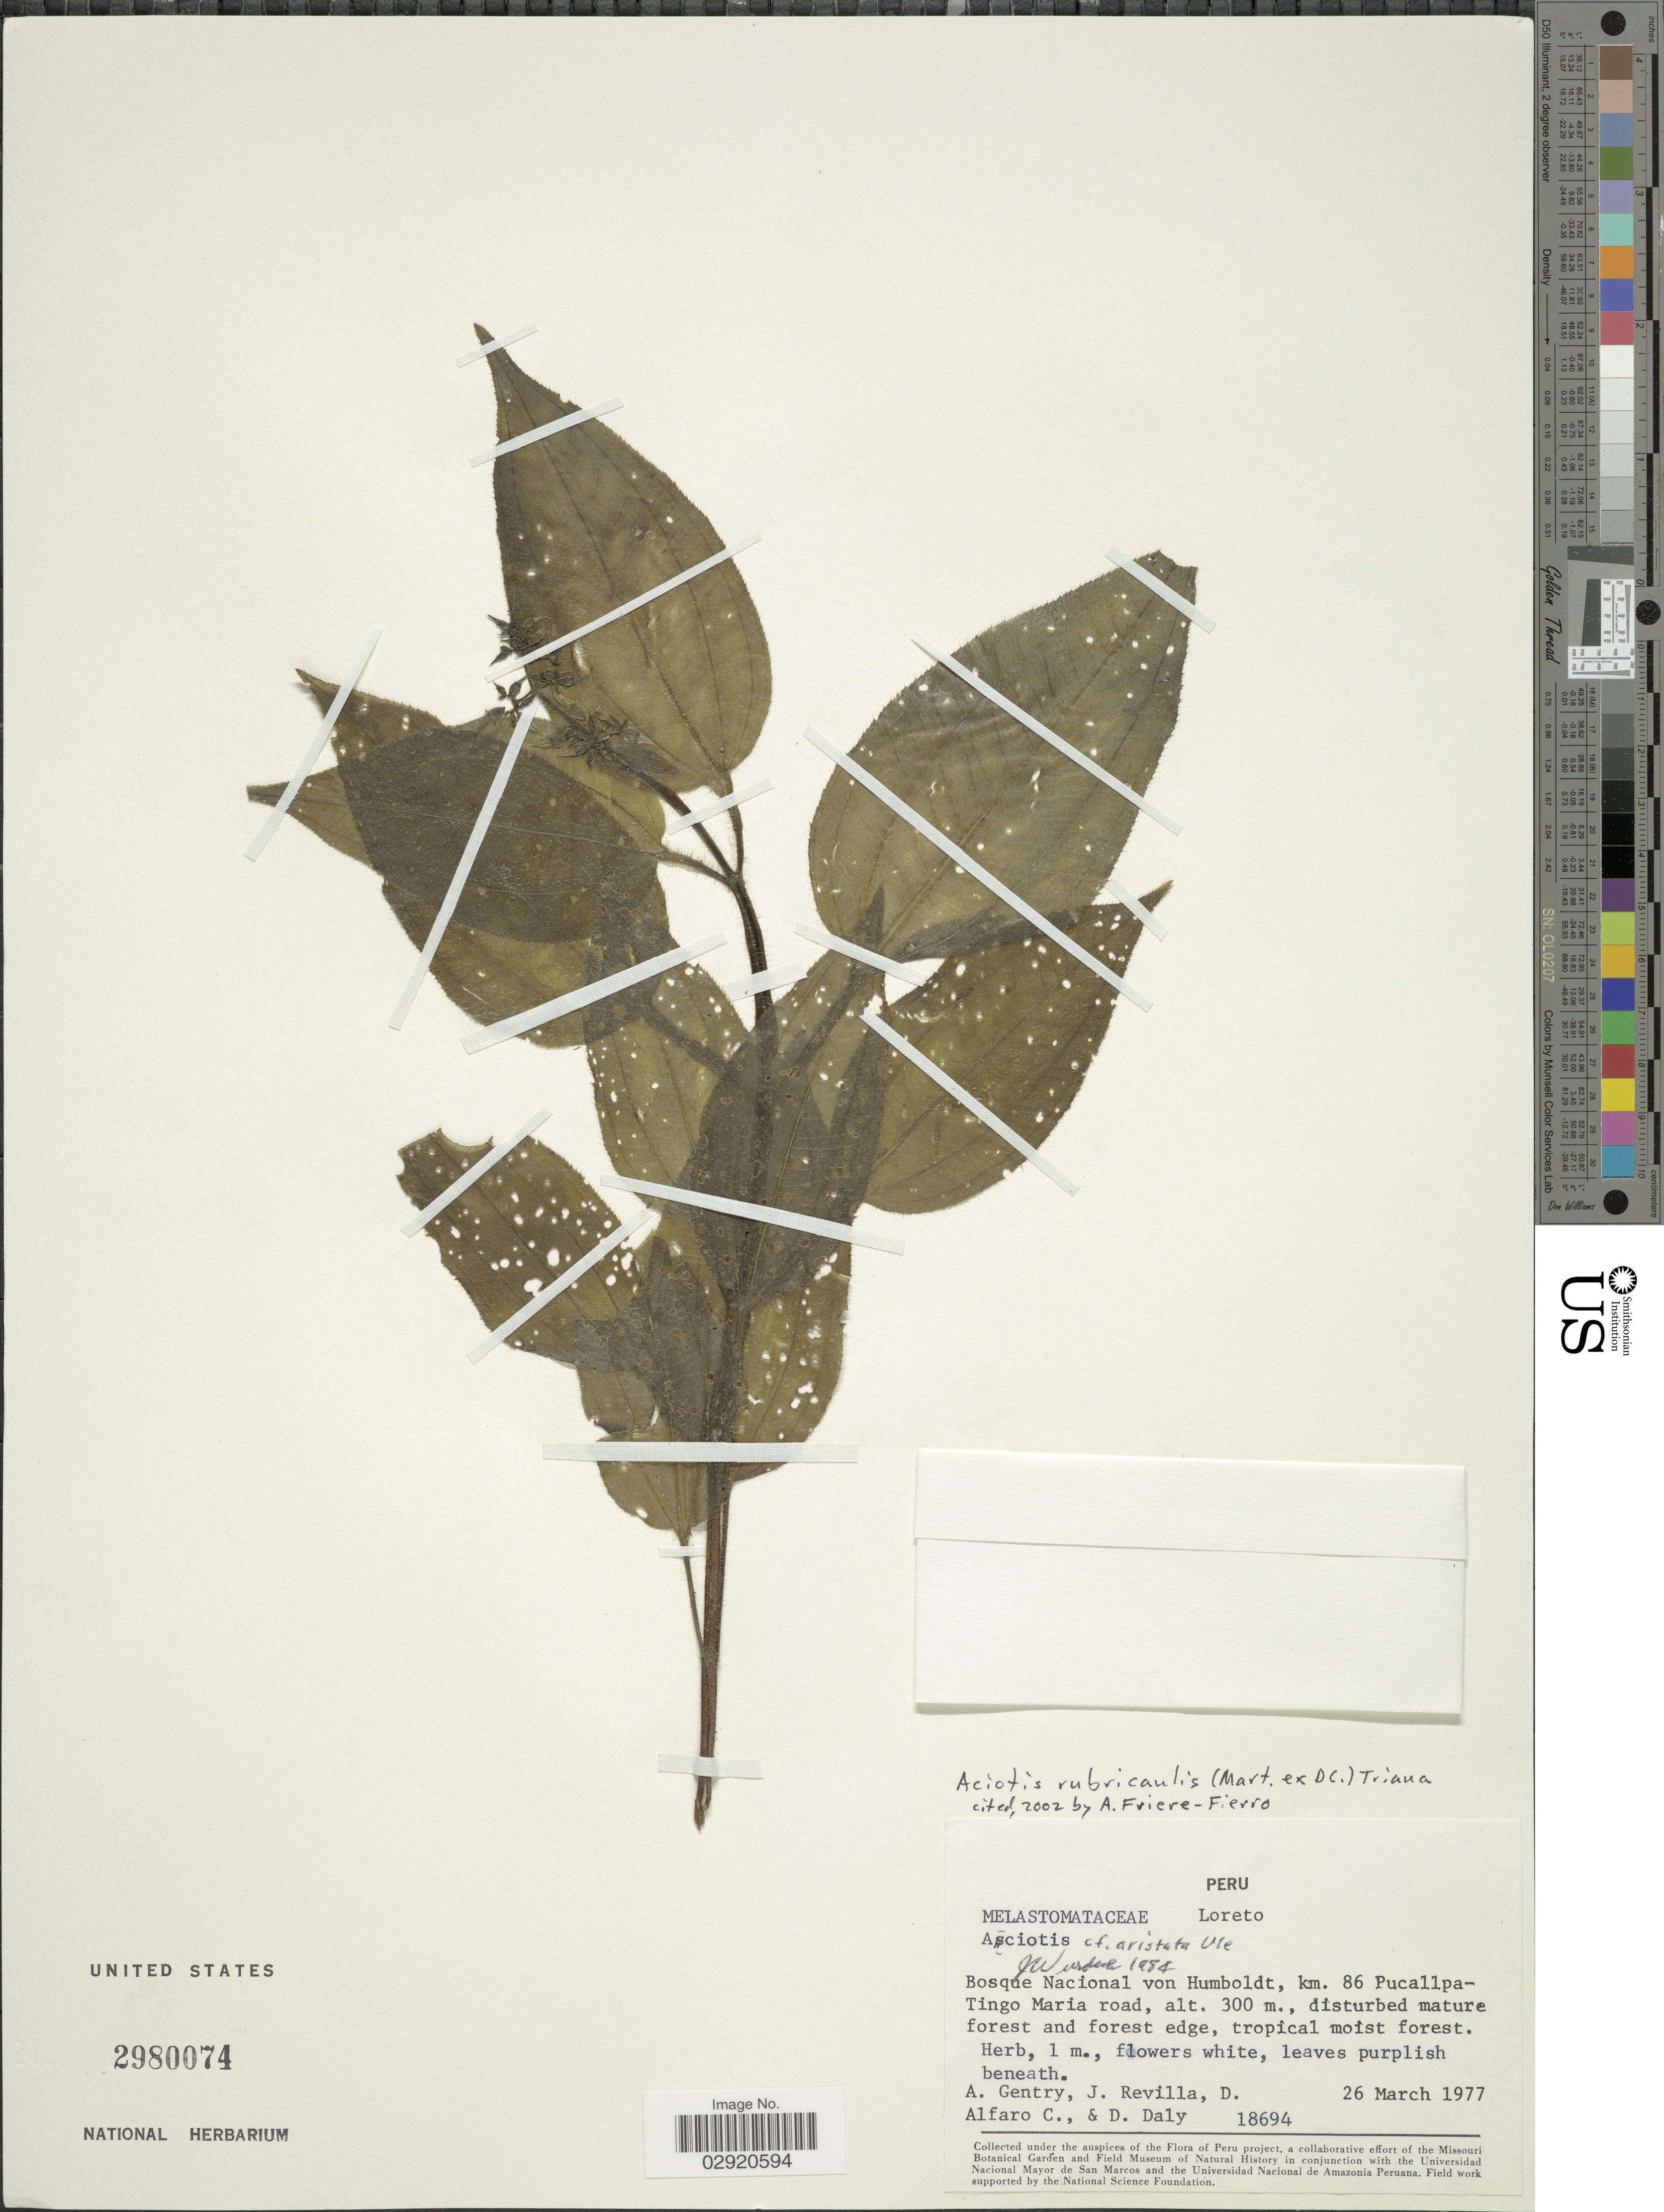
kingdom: Plantae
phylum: Tracheophyta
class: Magnoliopsida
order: Myrtales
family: Melastomataceae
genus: Aciotis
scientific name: Aciotis rubricaulis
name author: (Mart. ex DC.) Triana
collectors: A. H. Gentry, J. Revilla, D. Alfaro Castaneda & D. C. Daly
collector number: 18694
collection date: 1977-03-26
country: Peru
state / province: Loreto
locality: Bosque Nacional von Humboldt, km. 86 Pucallpa-Tingo Maria road.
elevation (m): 300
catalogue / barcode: US 2980074